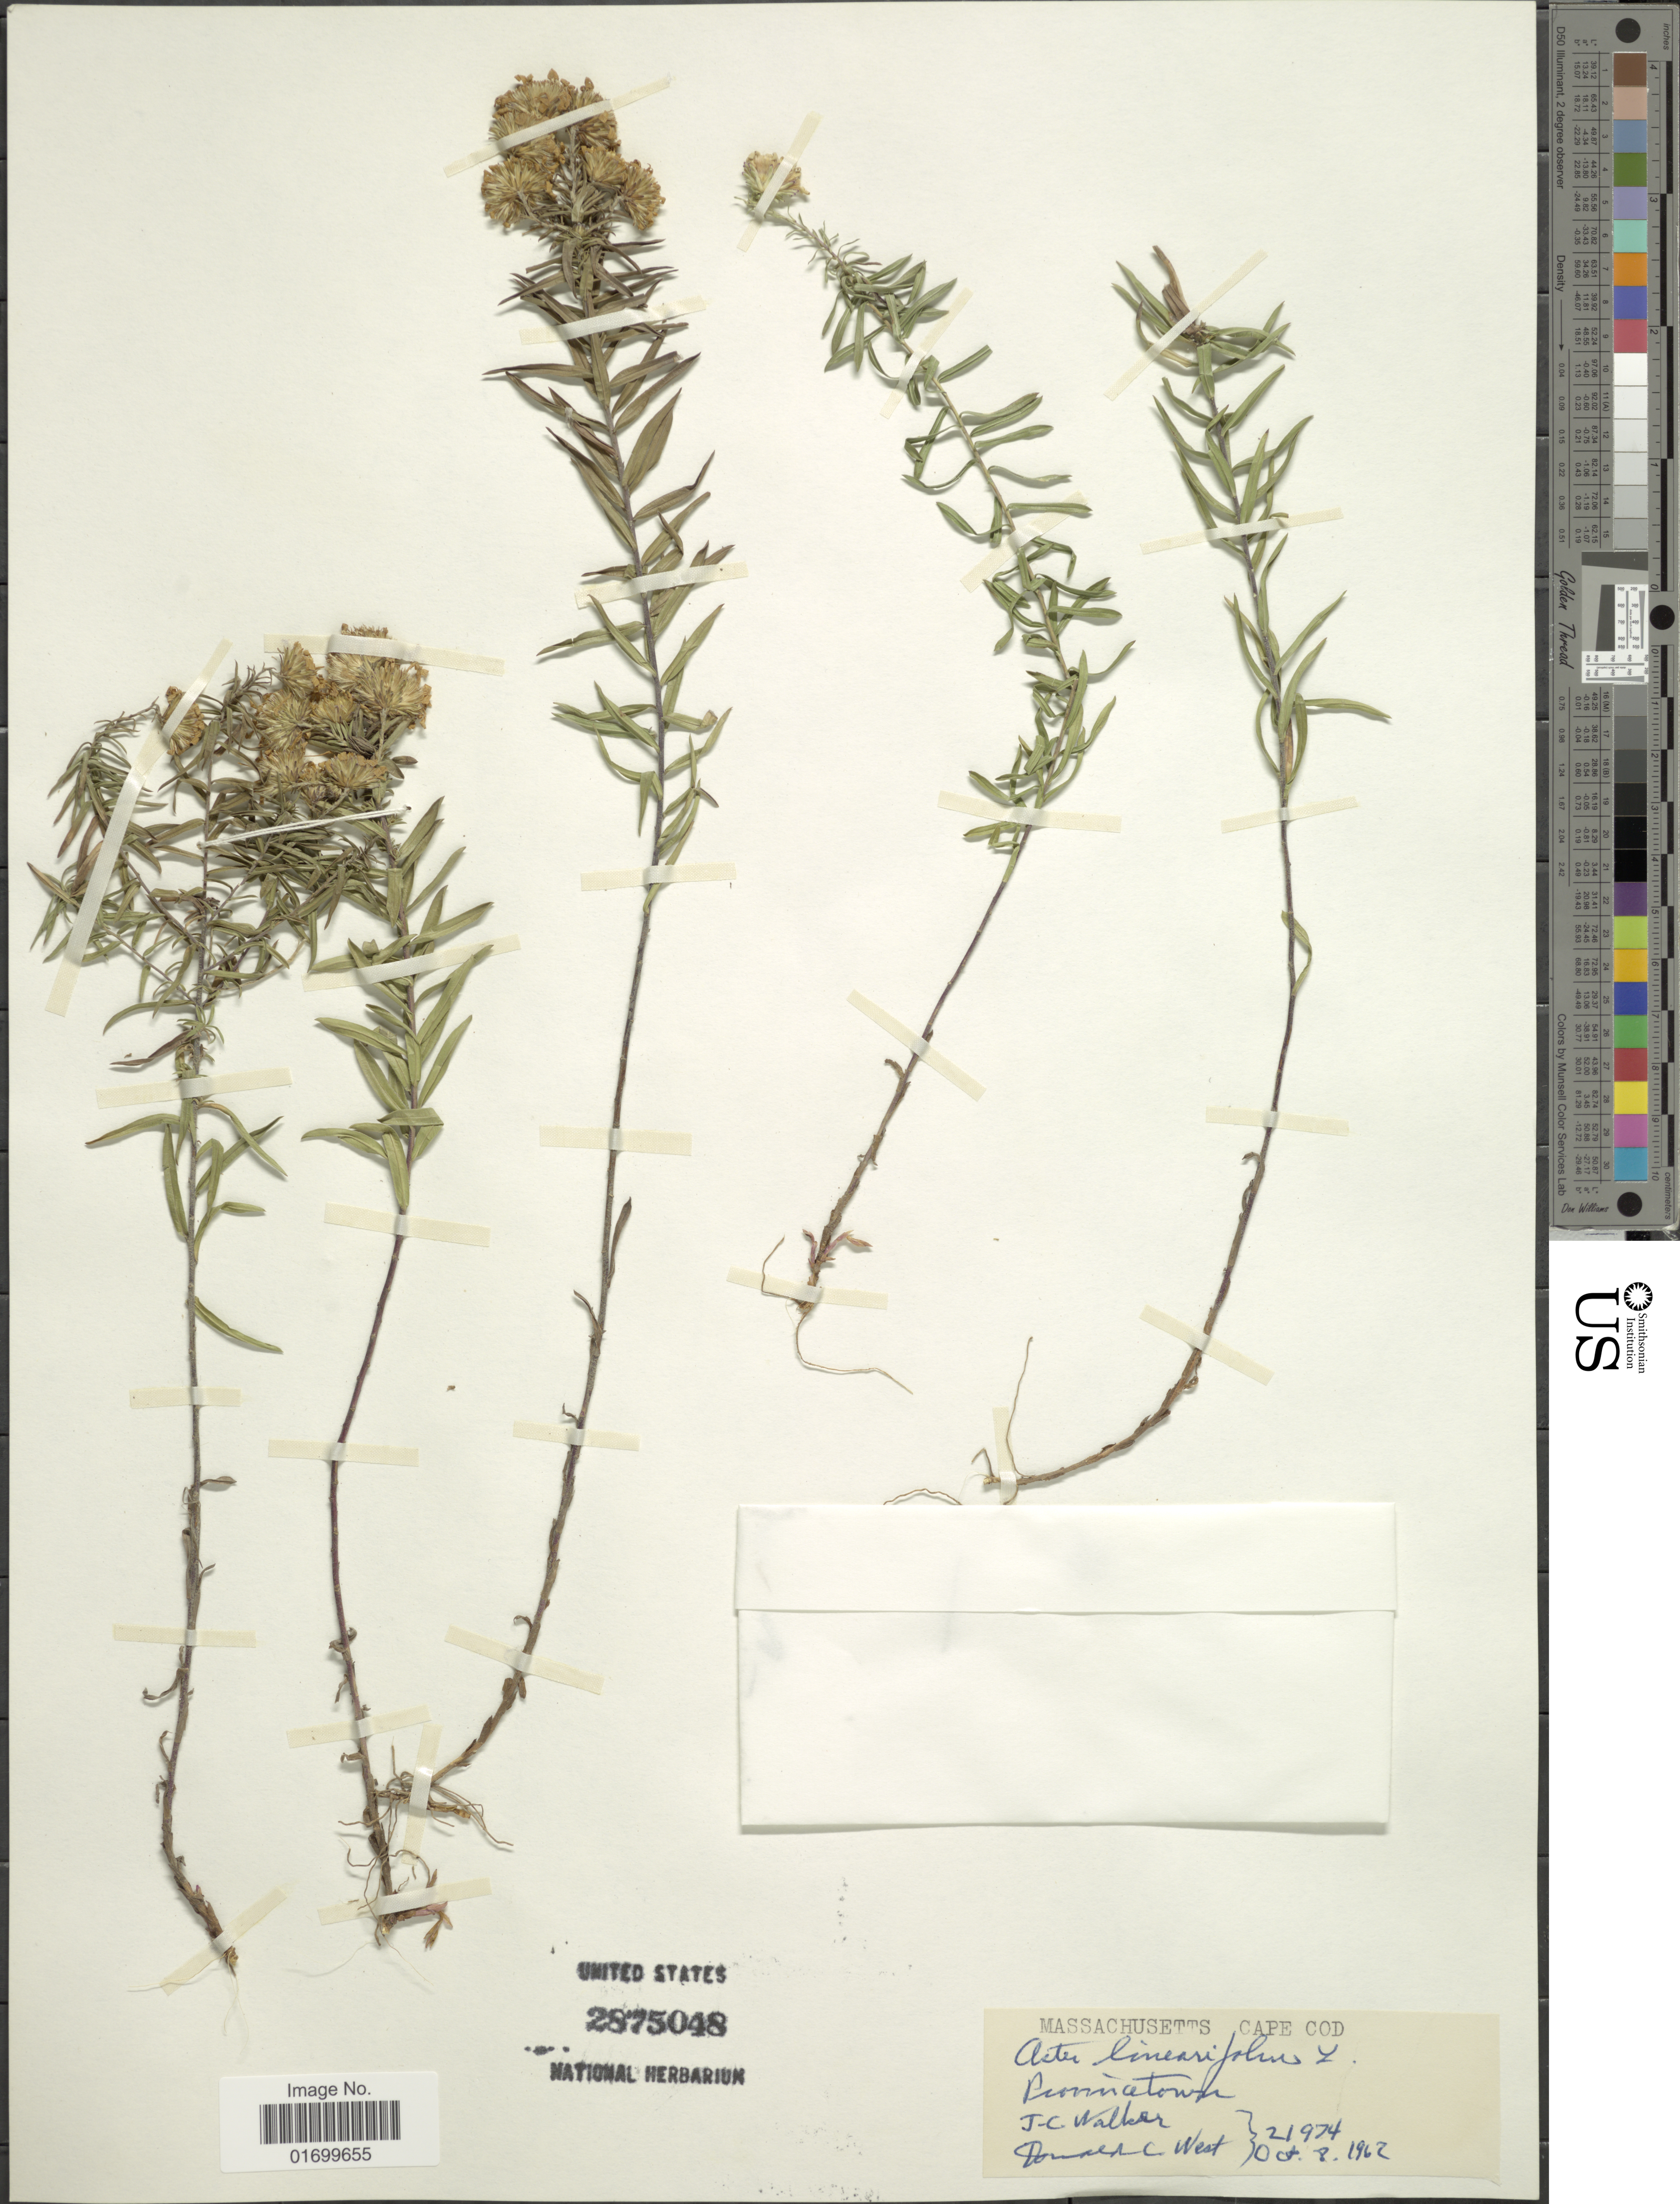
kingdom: Plantae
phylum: Tracheophyta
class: Magnoliopsida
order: Asterales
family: Asteraceae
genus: Ionactis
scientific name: Ionactis linariifolia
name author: (L.) Greene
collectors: J. Walker & D. West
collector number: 21974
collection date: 1962-10-08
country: United States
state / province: Massachusetts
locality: Cape COD, Provincetown.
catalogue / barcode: US 2875048